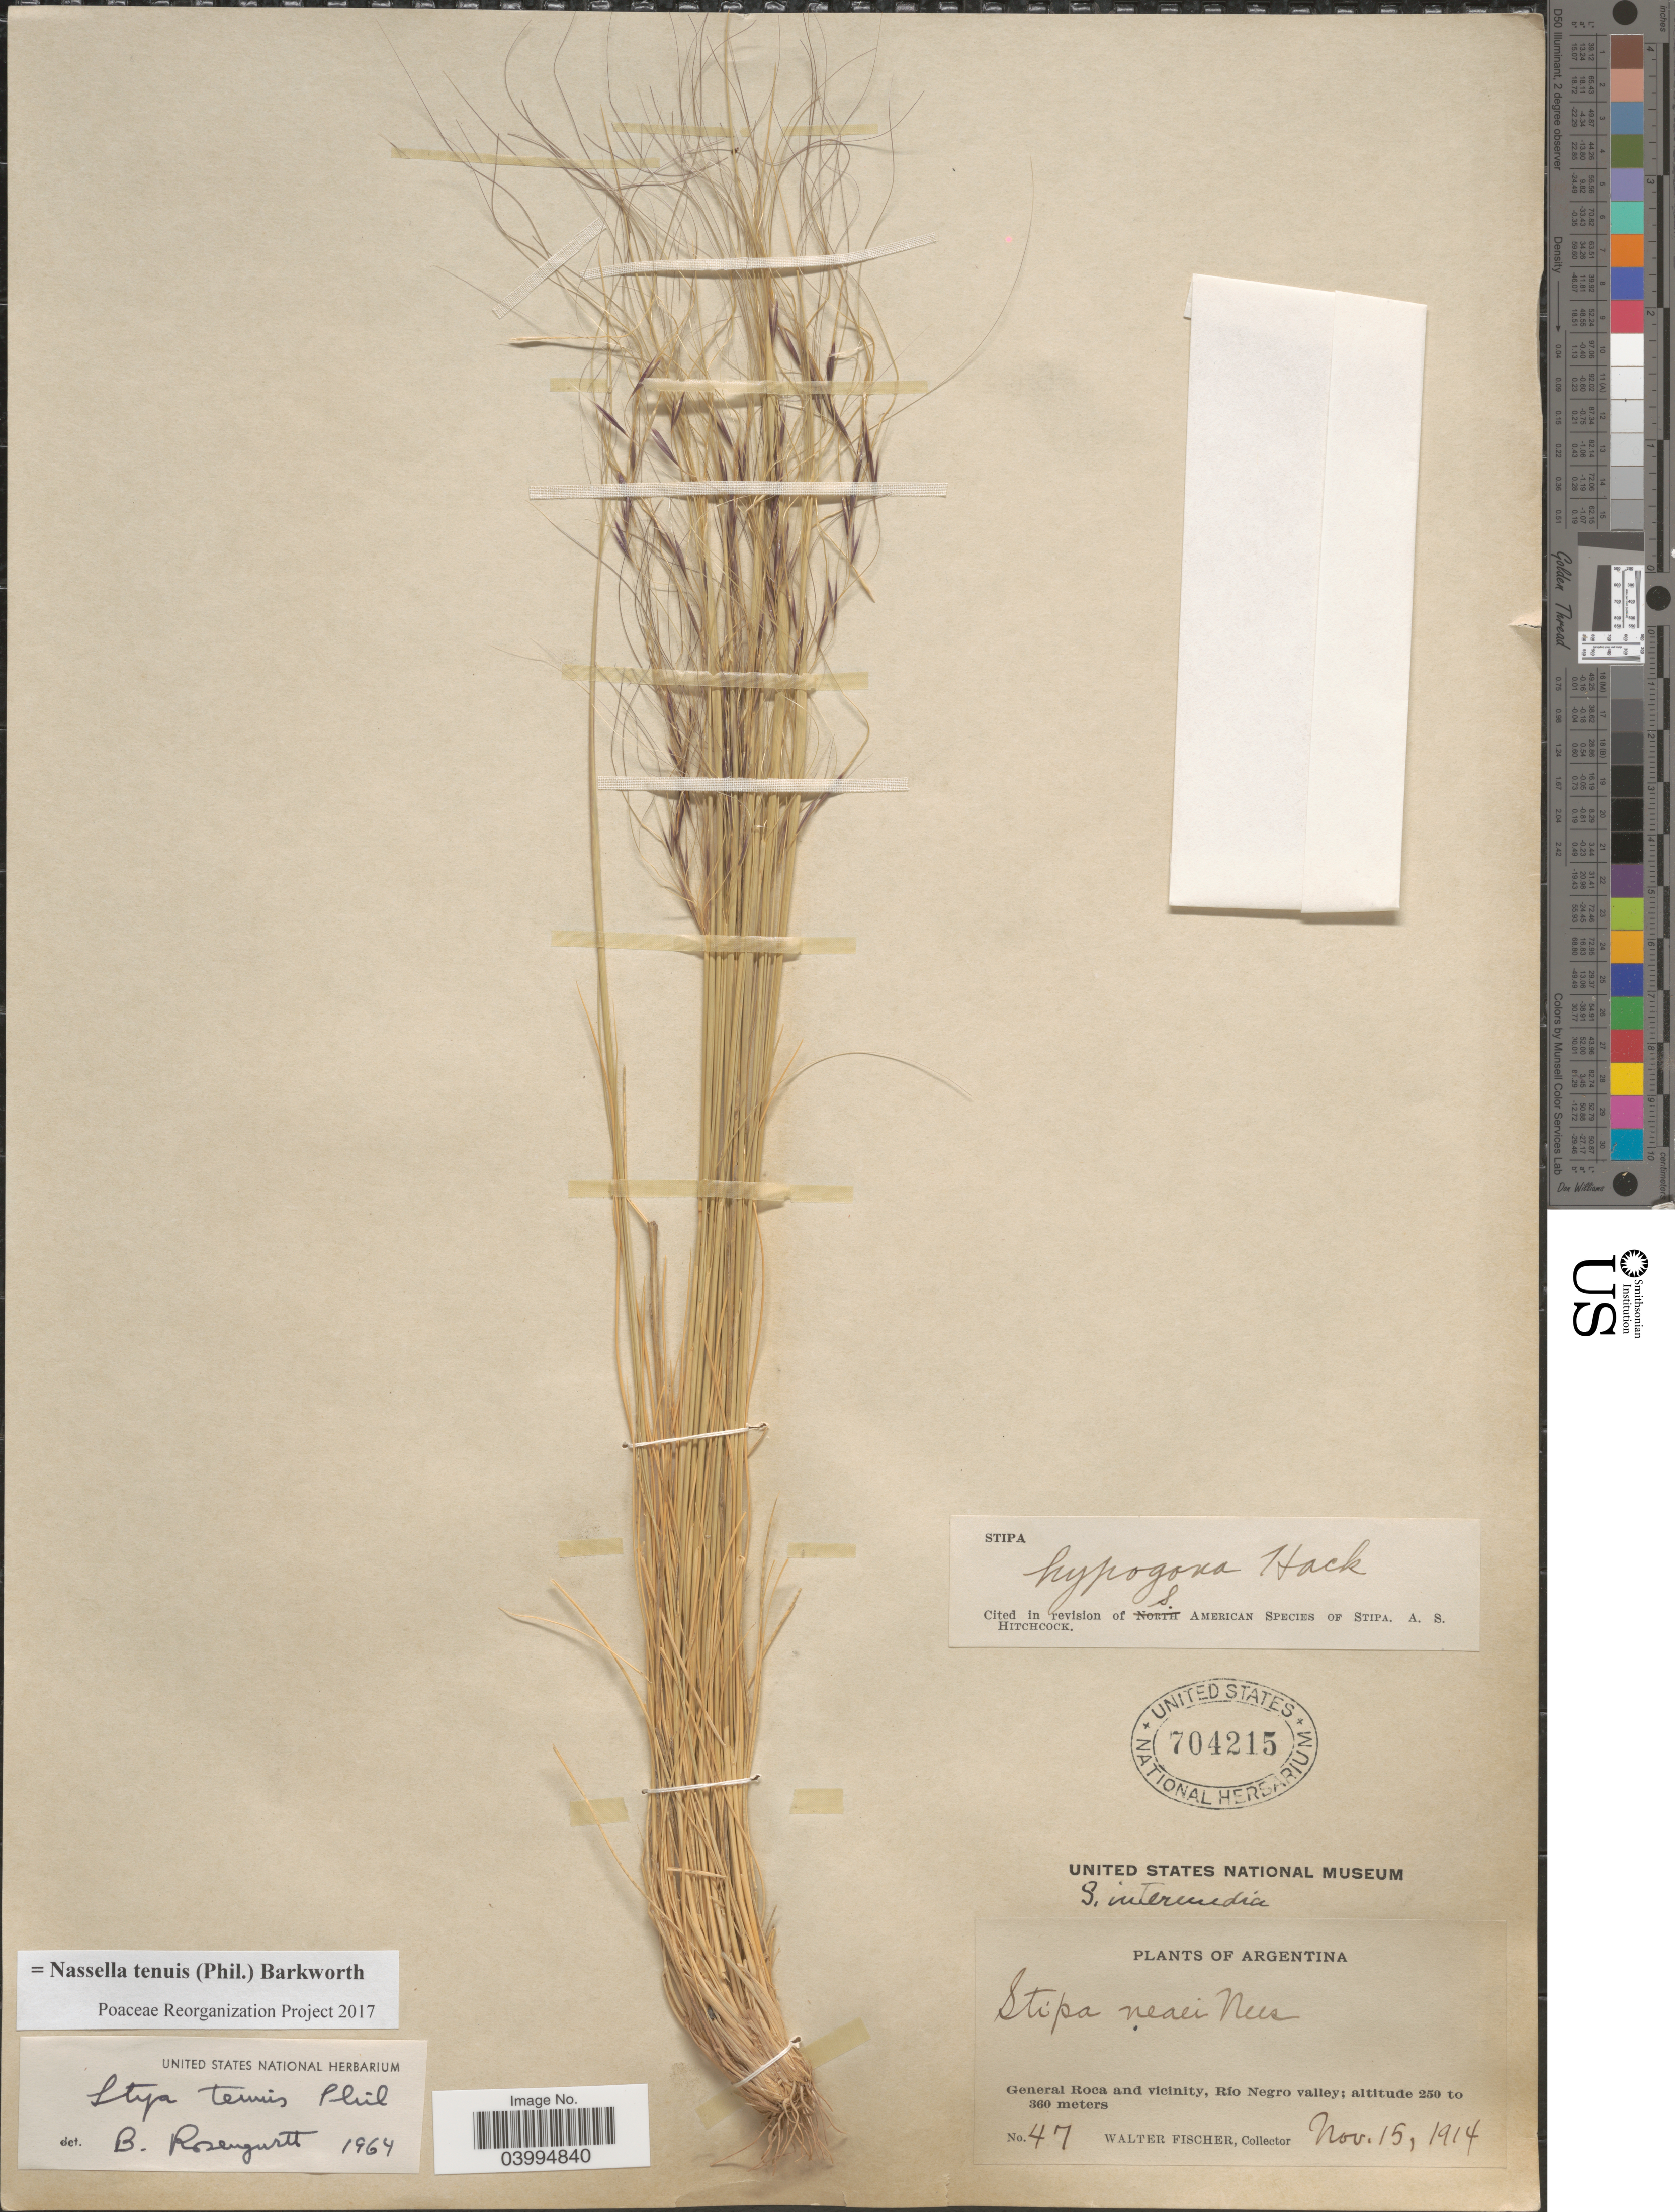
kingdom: Plantae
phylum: Tracheophyta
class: Liliopsida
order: Poales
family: Poaceae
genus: Nassella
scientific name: Nassella tenuis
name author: (Phil.) Barkworth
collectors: W. Fischer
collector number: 47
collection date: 1914-11-15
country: Argentina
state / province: Rio Negro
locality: General Roca and vicinity, Rio Negro valley.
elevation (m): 250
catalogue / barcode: US 704215